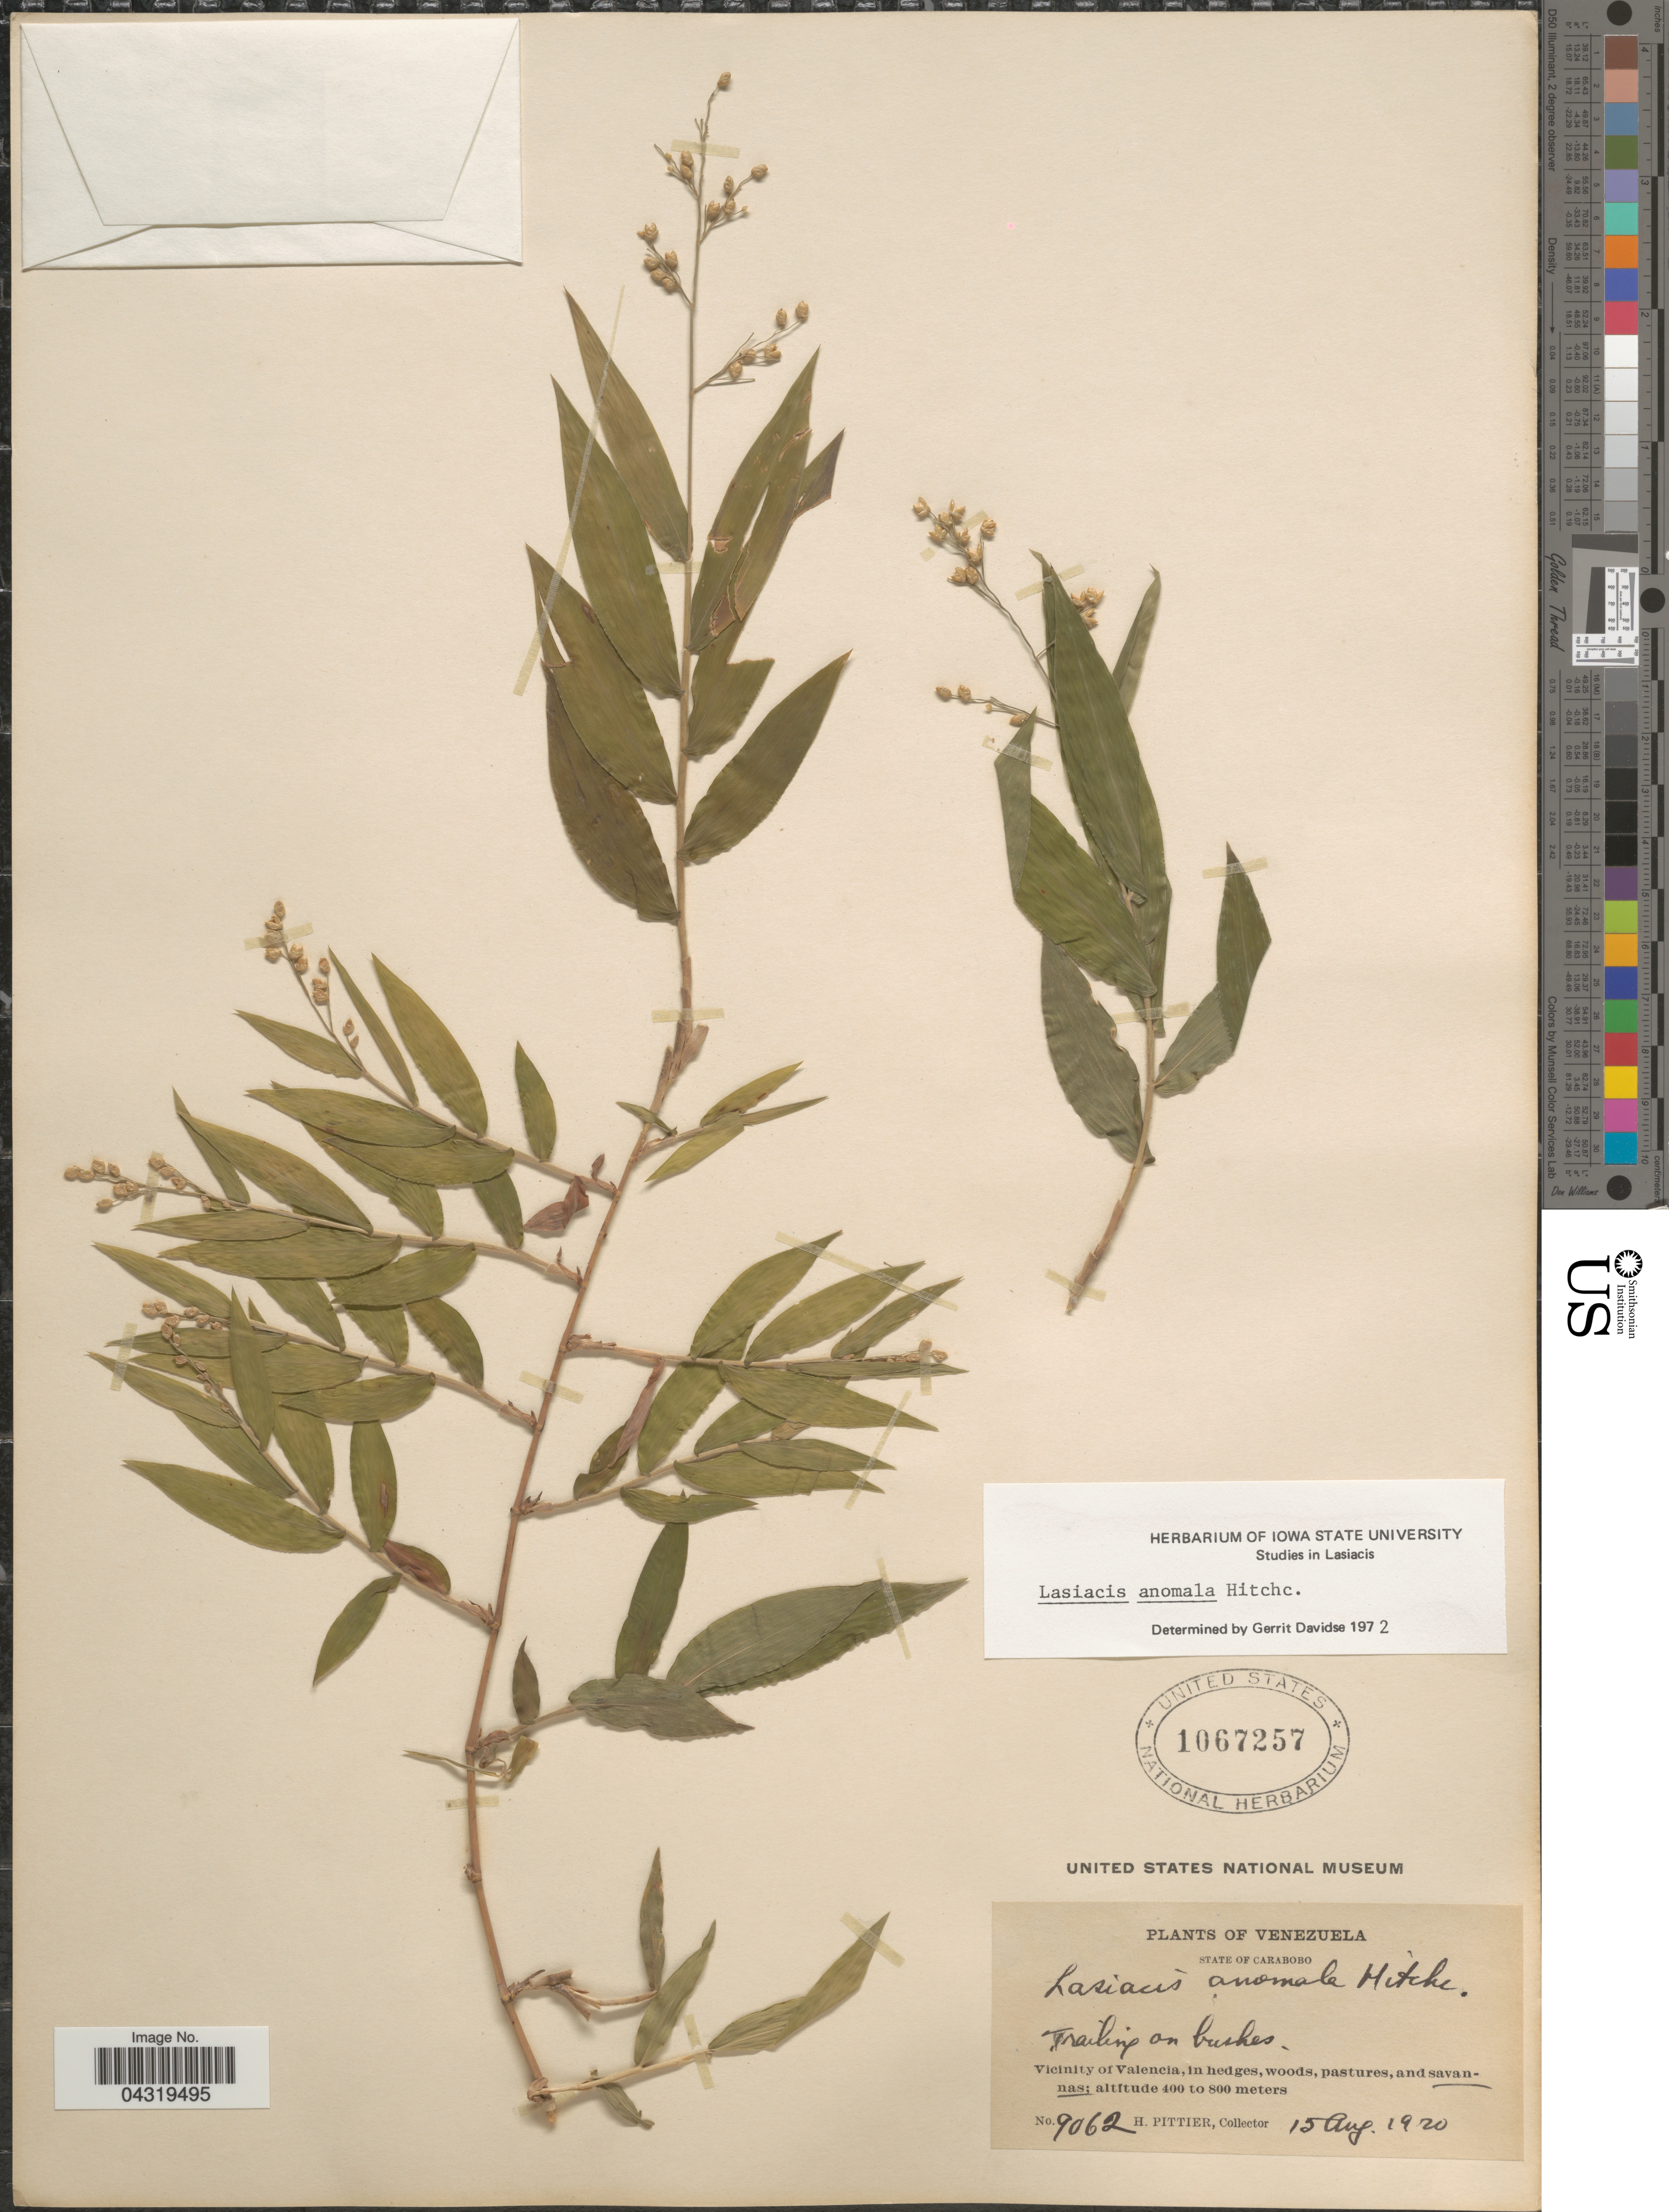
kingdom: Plantae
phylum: Tracheophyta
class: Liliopsida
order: Poales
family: Poaceae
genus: Lasiacis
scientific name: Lasiacis anomala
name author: Hitchc.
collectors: H. F. Pittier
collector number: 9062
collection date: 1920-08-15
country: Venezuela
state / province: Carabobo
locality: Trailing on bushes. Vicinity of Valencia, in hedges, woods, pastures, and savannas.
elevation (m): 400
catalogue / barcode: US 1067257